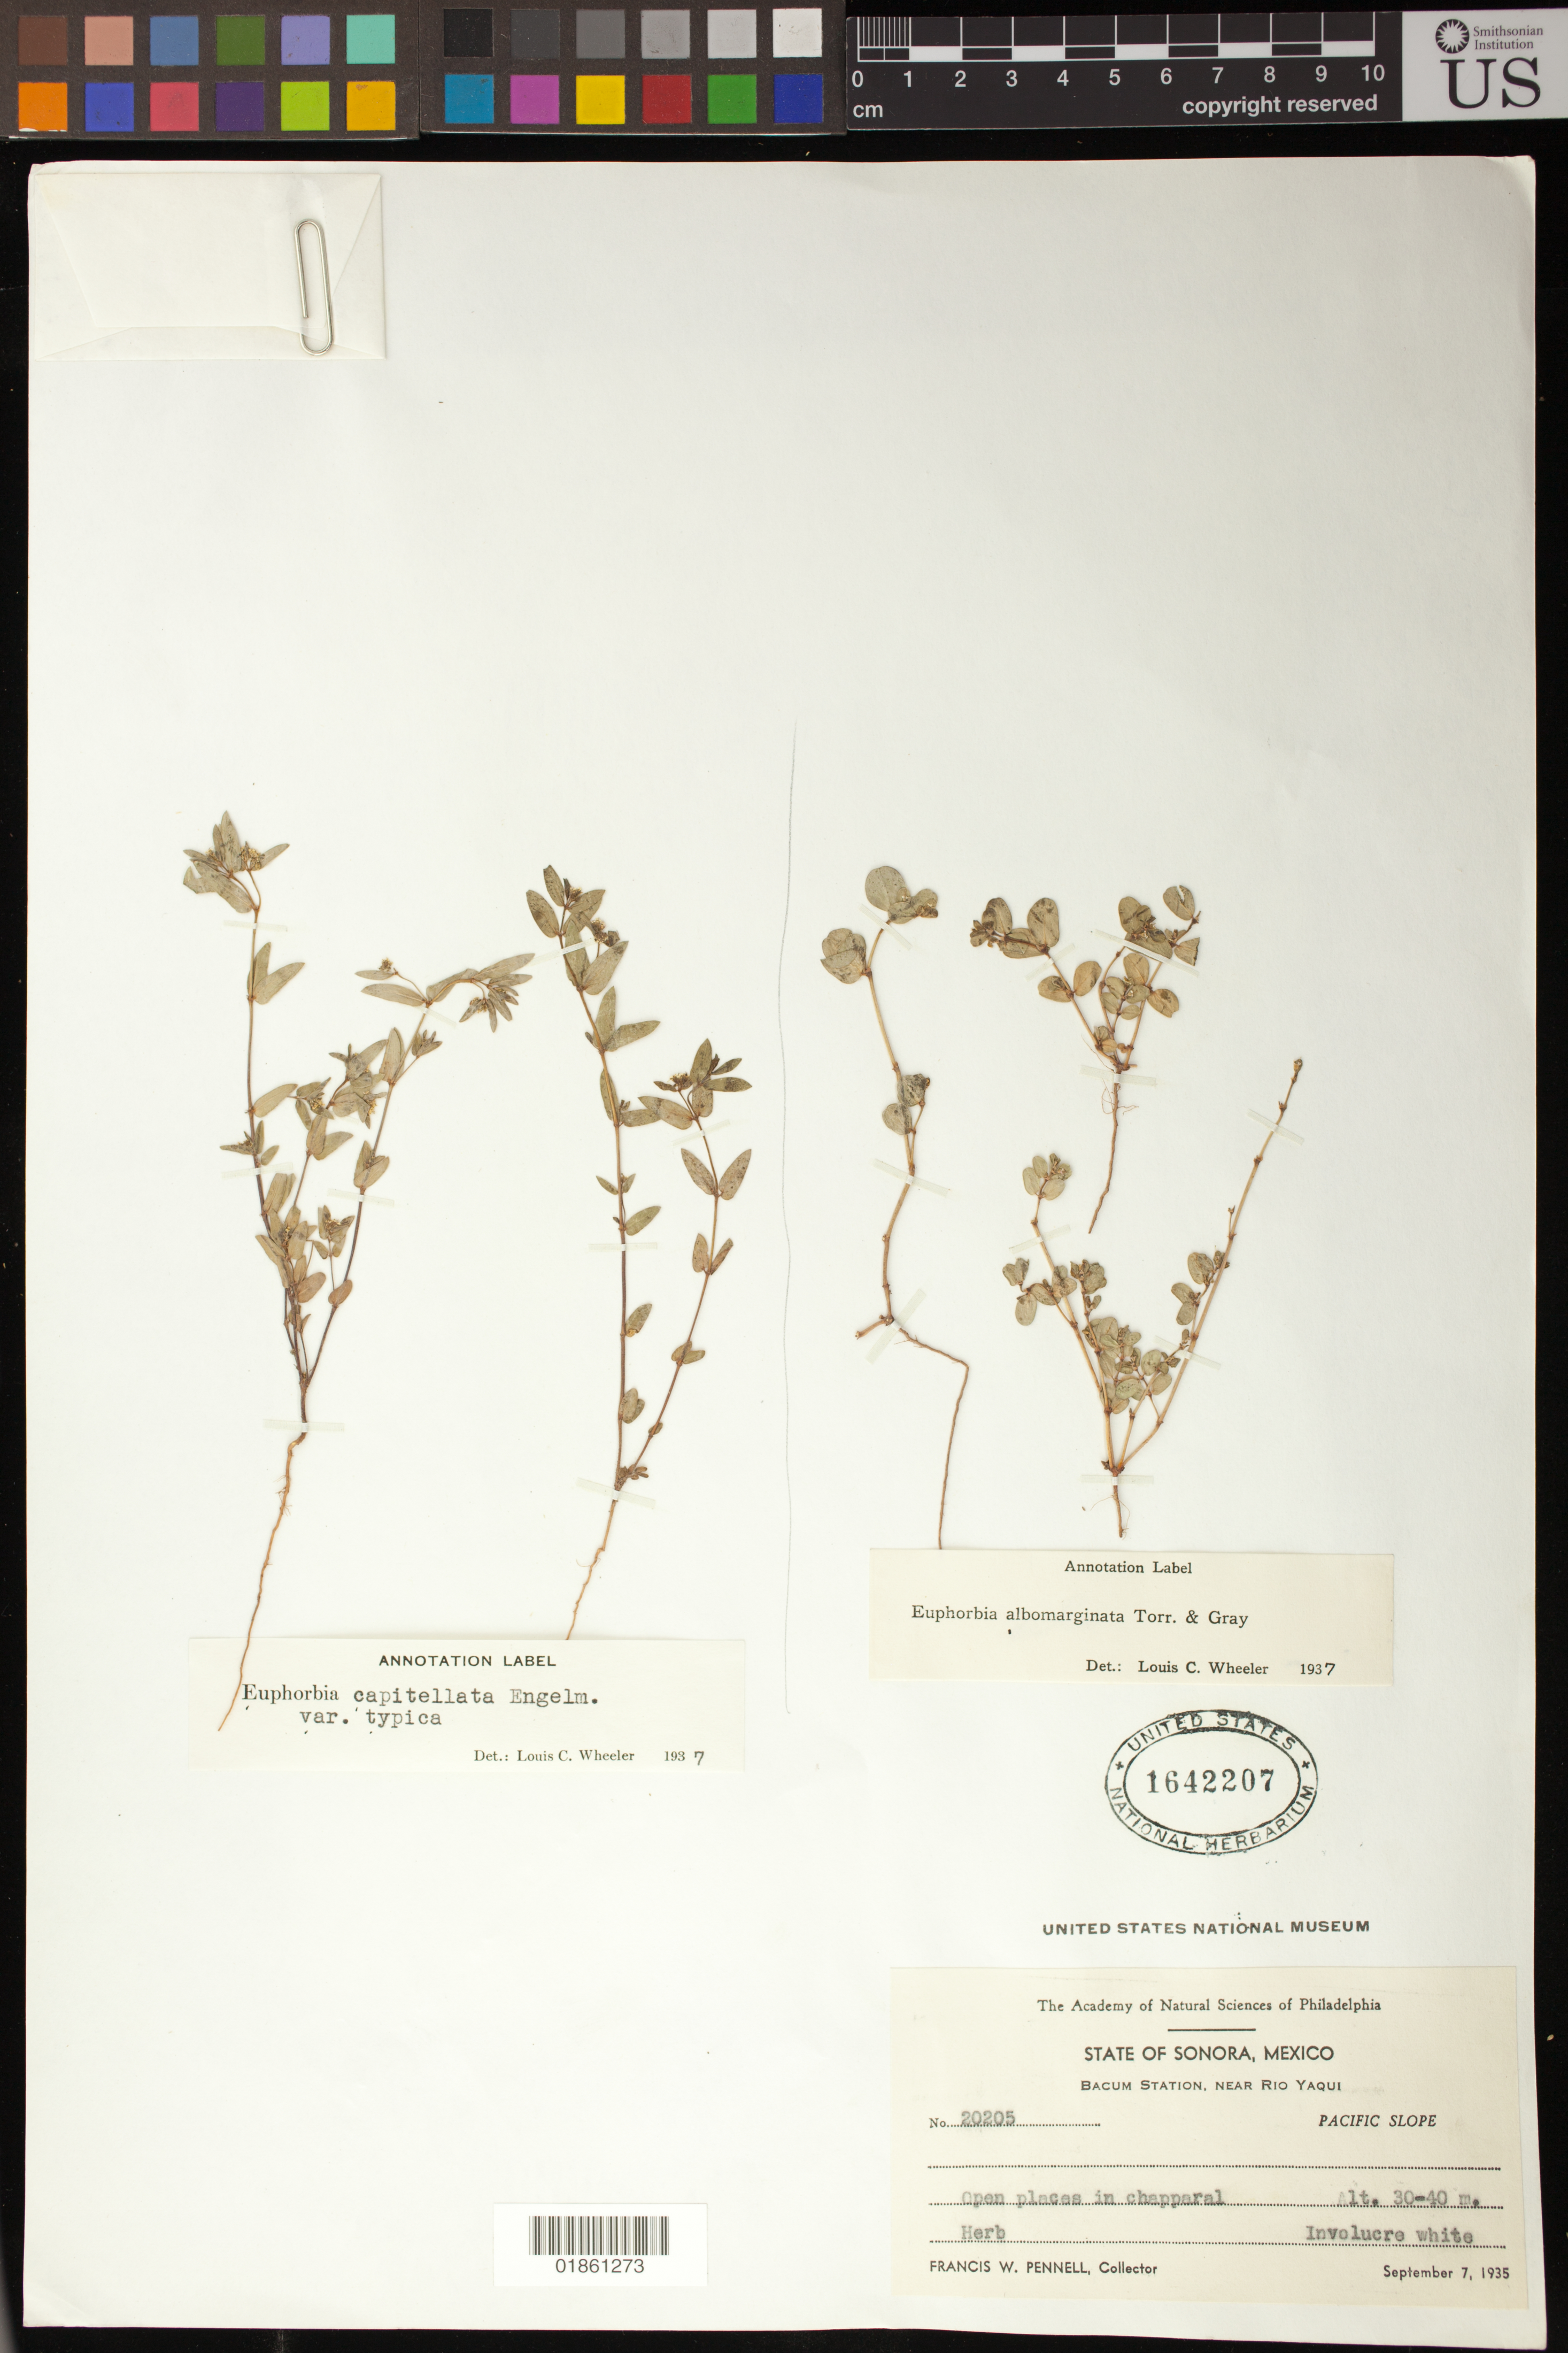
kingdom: Plantae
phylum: Tracheophyta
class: Magnoliopsida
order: Malpighiales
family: Euphorbiaceae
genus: Euphorbia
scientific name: Euphorbia sp.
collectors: F. W. Pennell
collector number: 20205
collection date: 1935-09-07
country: Mexico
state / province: Sonora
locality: Bacum Station, near Rio Yaqui; Pacific Slope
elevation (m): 30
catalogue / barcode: US 1642207